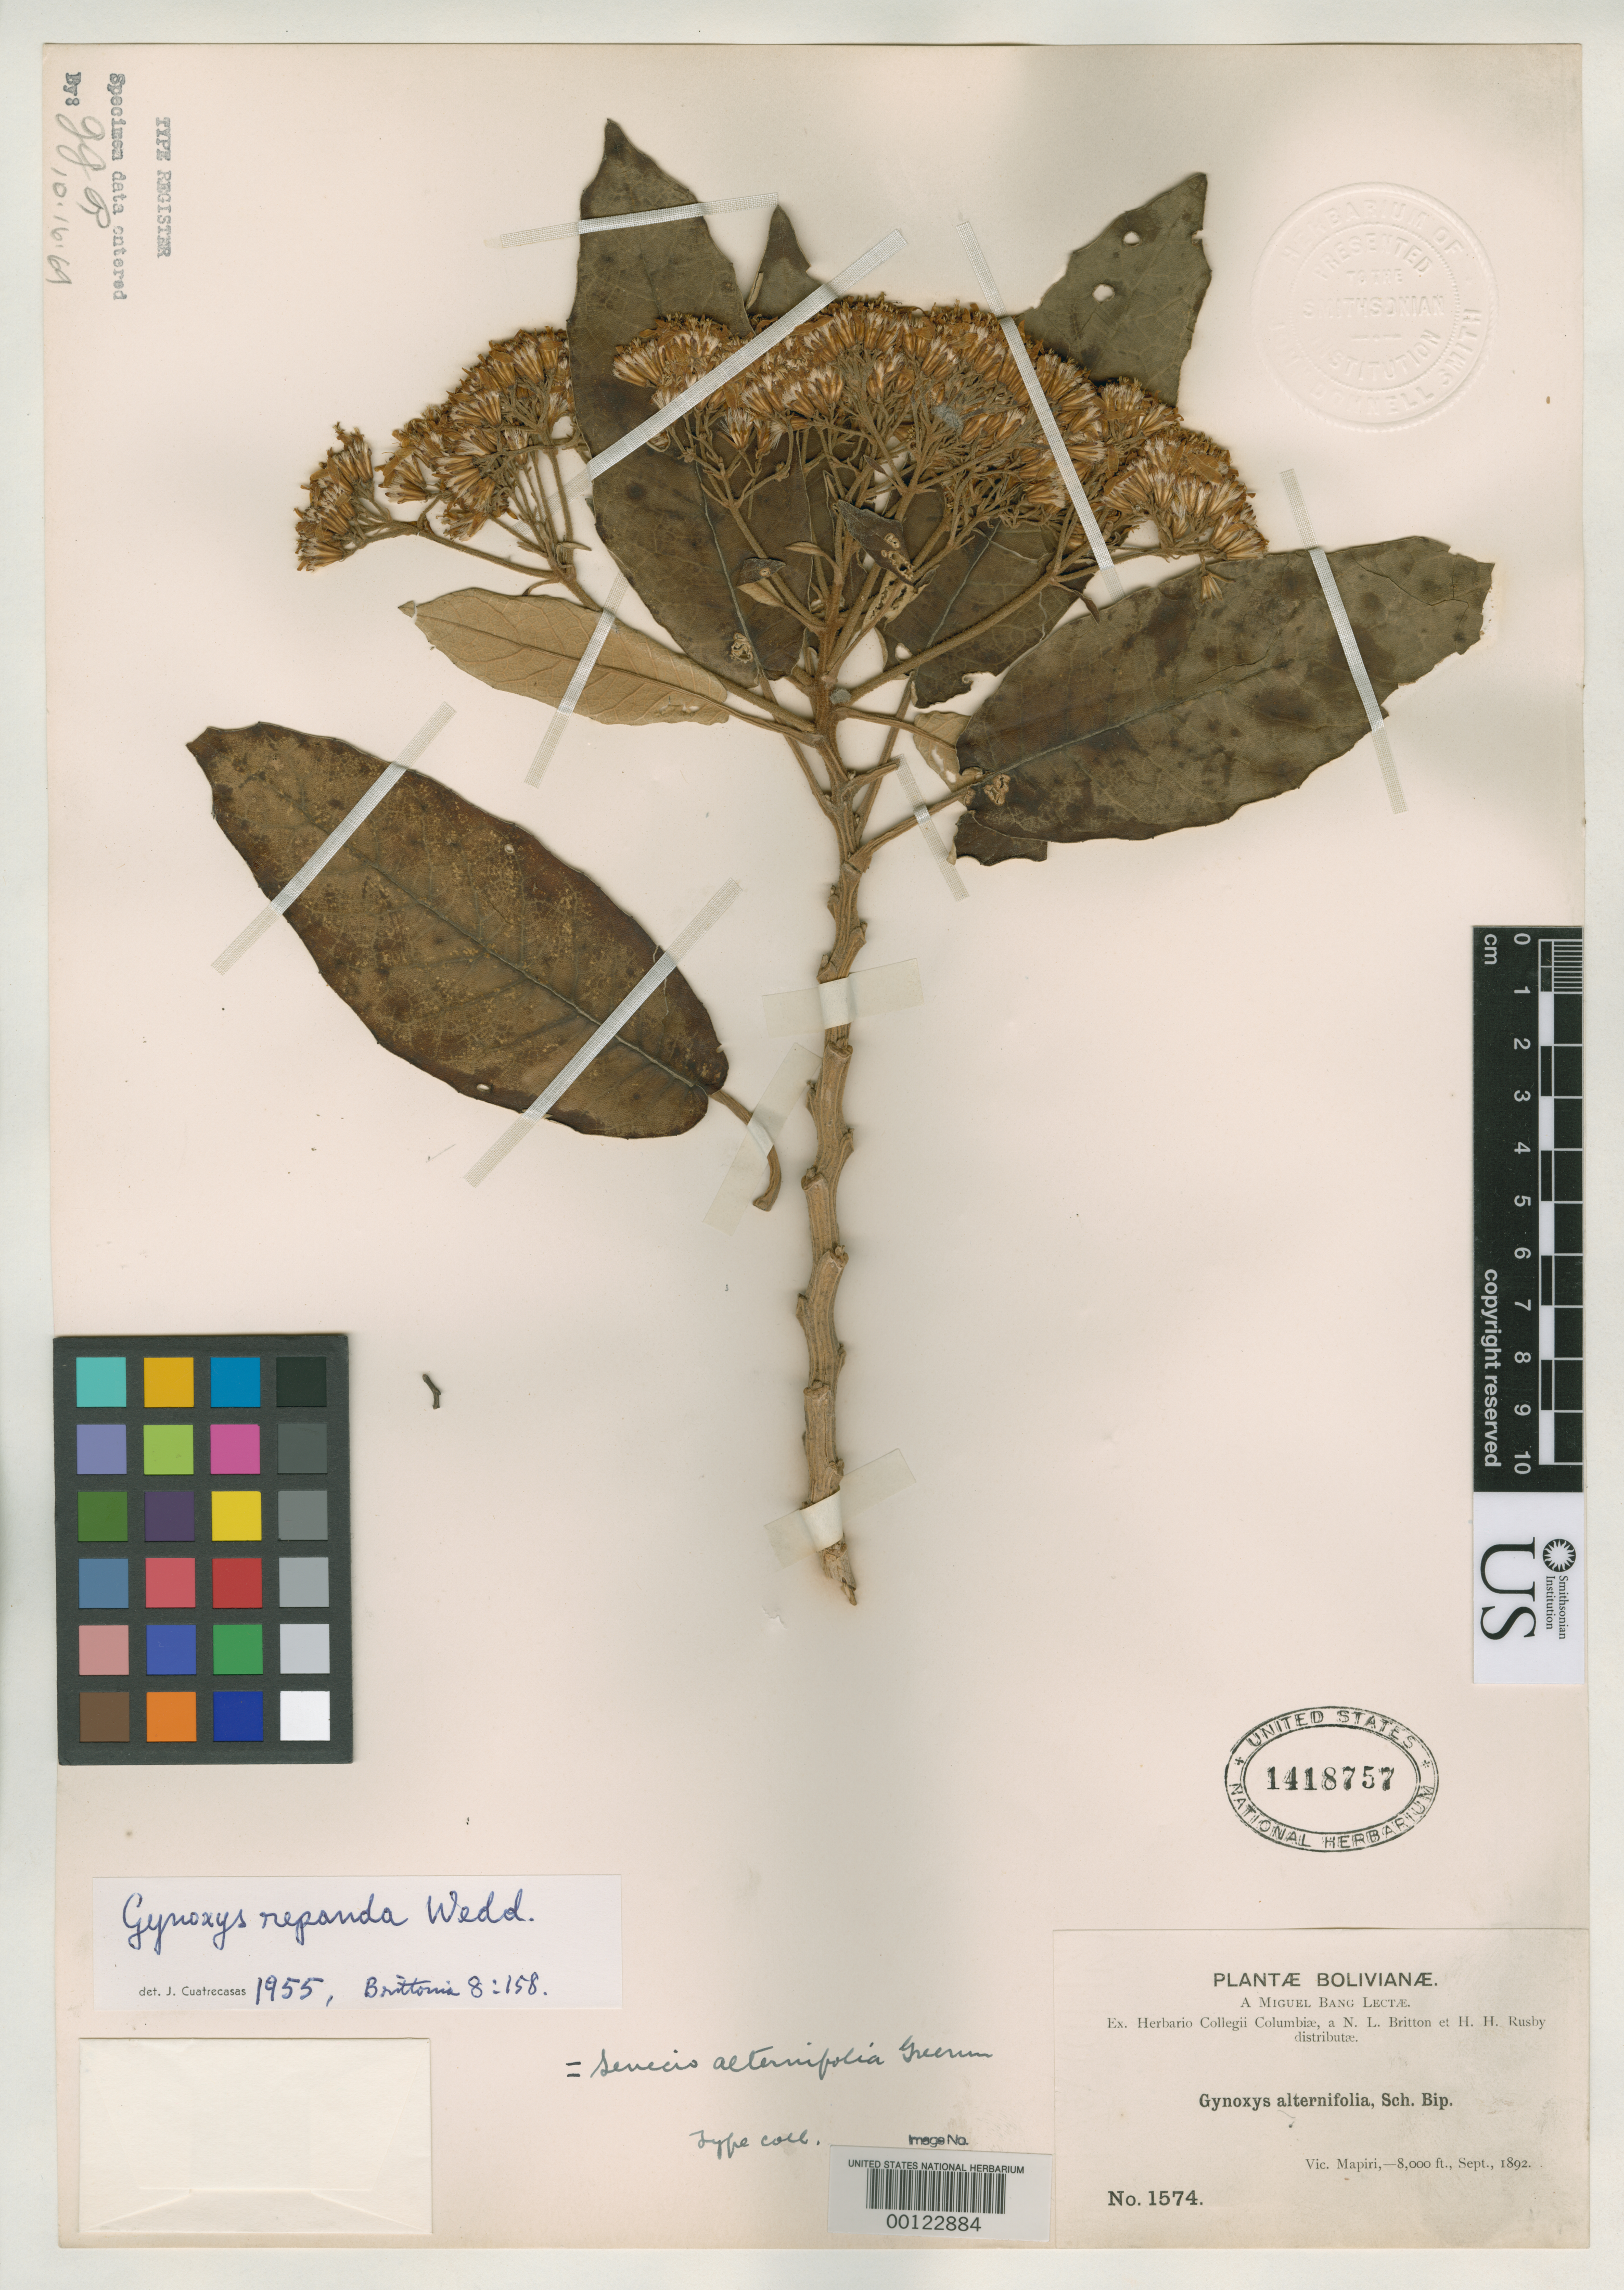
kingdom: Plantae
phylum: Tracheophyta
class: Magnoliopsida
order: Asterales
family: Asteraceae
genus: Gynoxys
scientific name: Gynoxys alternifolia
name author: Rusby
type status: Isosyntype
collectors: M. Bang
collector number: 1574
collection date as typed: Sep 1892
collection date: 1892-09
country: Bolivia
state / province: La Paz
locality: Vic. Mapiri.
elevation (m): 2438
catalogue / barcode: US 1418757